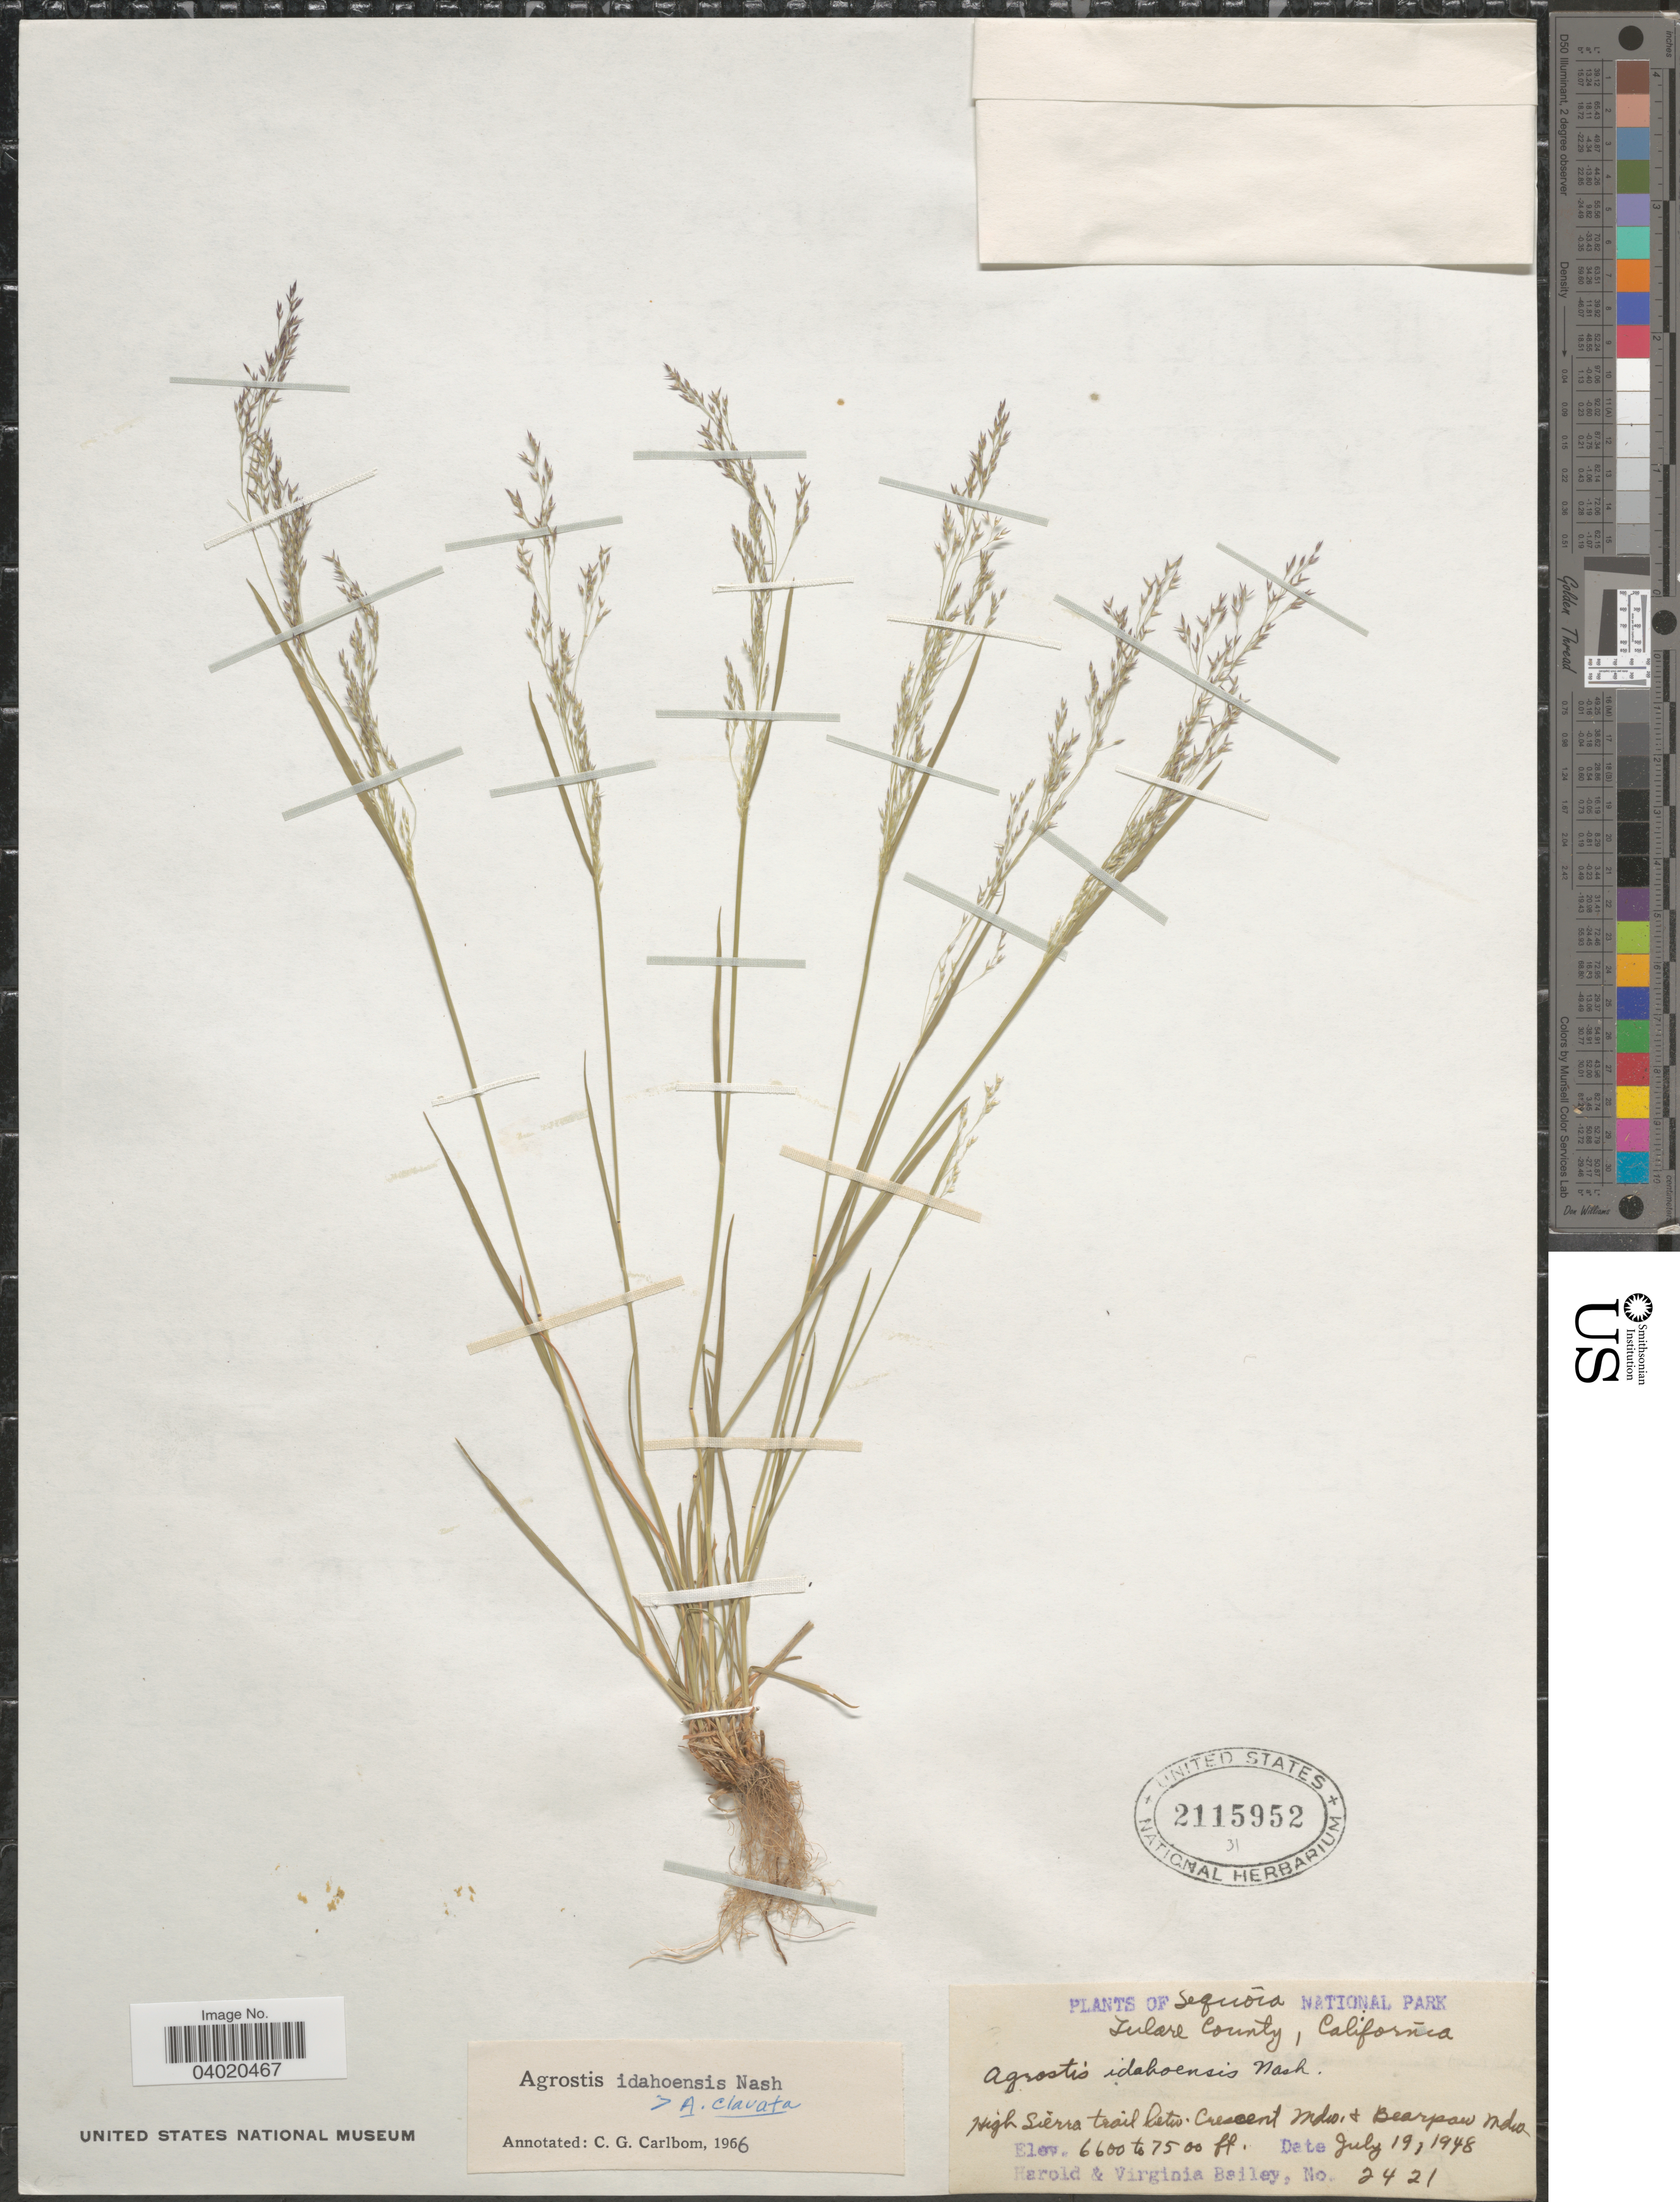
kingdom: Plantae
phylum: Tracheophyta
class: Liliopsida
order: Poales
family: Poaceae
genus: Agrostis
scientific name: Agrostis idahoensis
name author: Nash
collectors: H. Bailey & V. L. Bailey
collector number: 2421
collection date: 1948-07-19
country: United States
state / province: California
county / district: Tulare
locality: Sequoia National Park. Tulare County. High Sierra trail betw. Crescent Mdw. + Bearpaw mdw.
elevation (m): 2012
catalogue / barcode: US 2115952